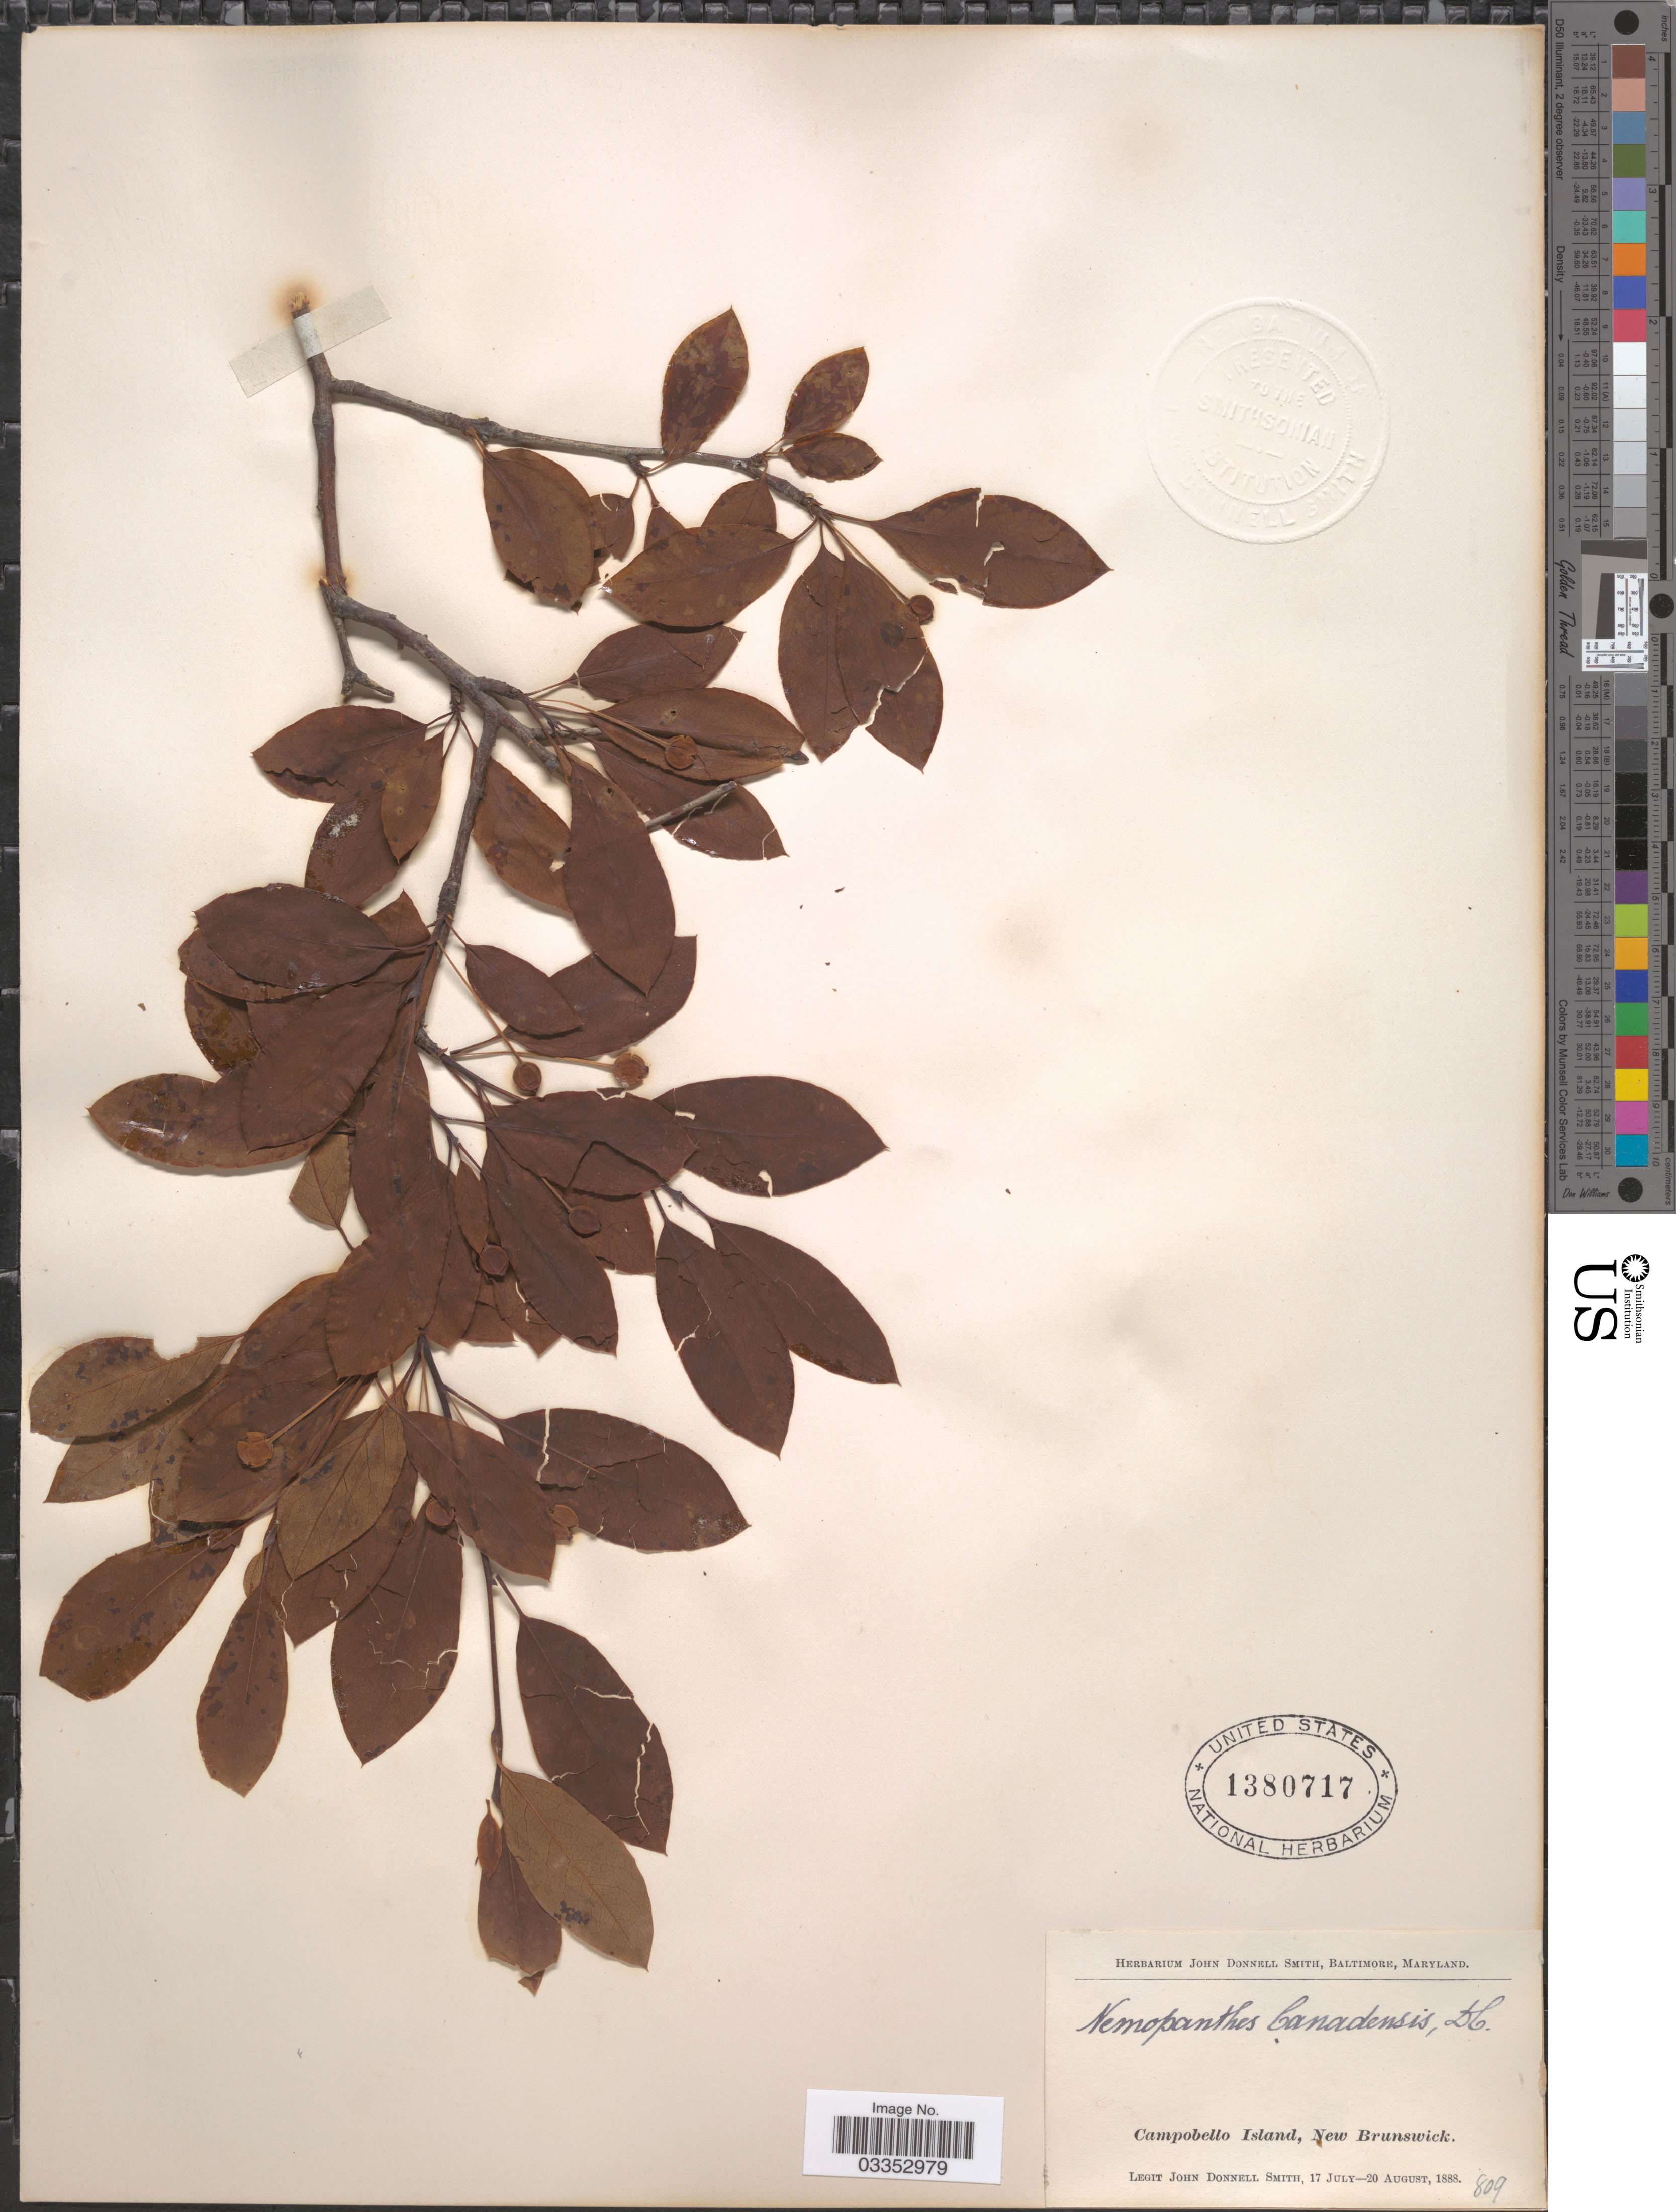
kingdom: Plantae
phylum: Tracheophyta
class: Magnoliopsida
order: Aquifoliales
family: Aquifoliaceae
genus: Nemopanthus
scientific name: Nemopanthus mucronatus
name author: (L.) Trel.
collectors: J. Donnell Smith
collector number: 809?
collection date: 1888-07-17/1888-08-20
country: Canada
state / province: New Brunswick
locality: Campobello Island.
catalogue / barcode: US 1380717